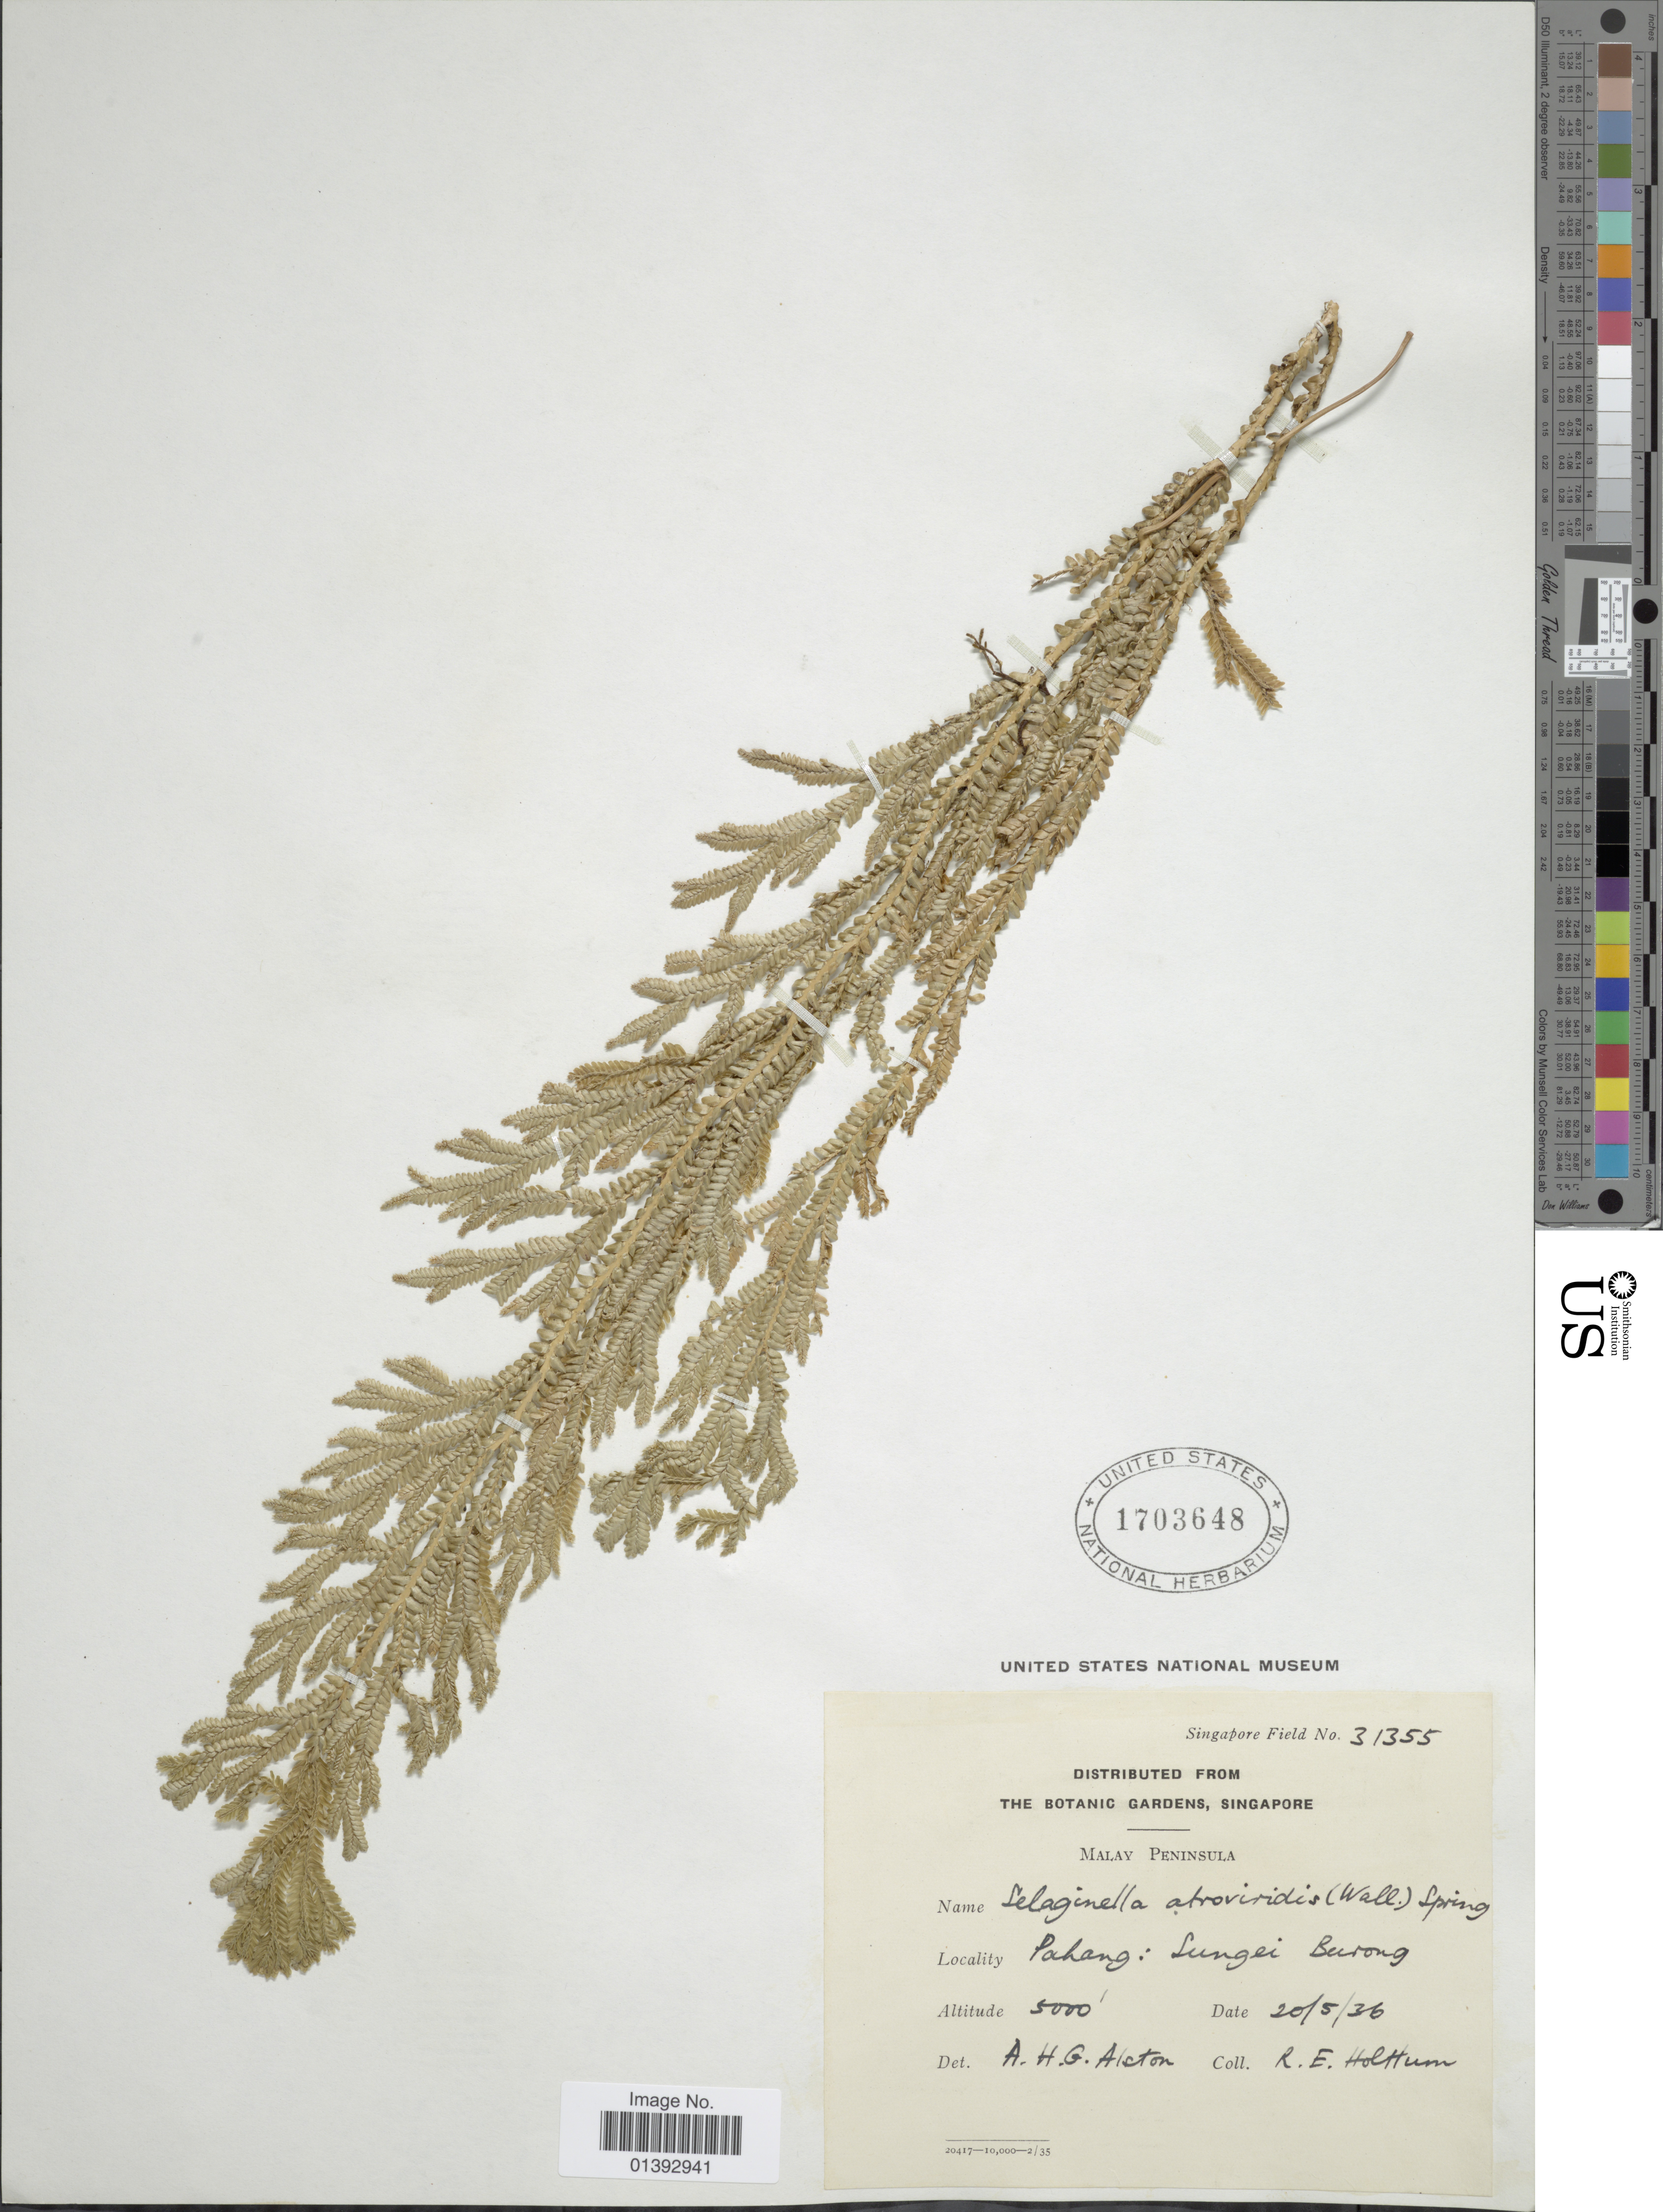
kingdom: Plantae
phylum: Tracheophyta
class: Lycopodiopsida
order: Selaginellales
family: Selaginellaceae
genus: Selaginella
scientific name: Selaginella intermedia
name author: (Blume) Spring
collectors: R. E. Holttum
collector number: Singapore Field 31355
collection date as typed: Transcribed d/m/y: 20/5/36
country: Malaysia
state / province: Pahang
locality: Sungei Burong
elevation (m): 1524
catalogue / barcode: US 1703648